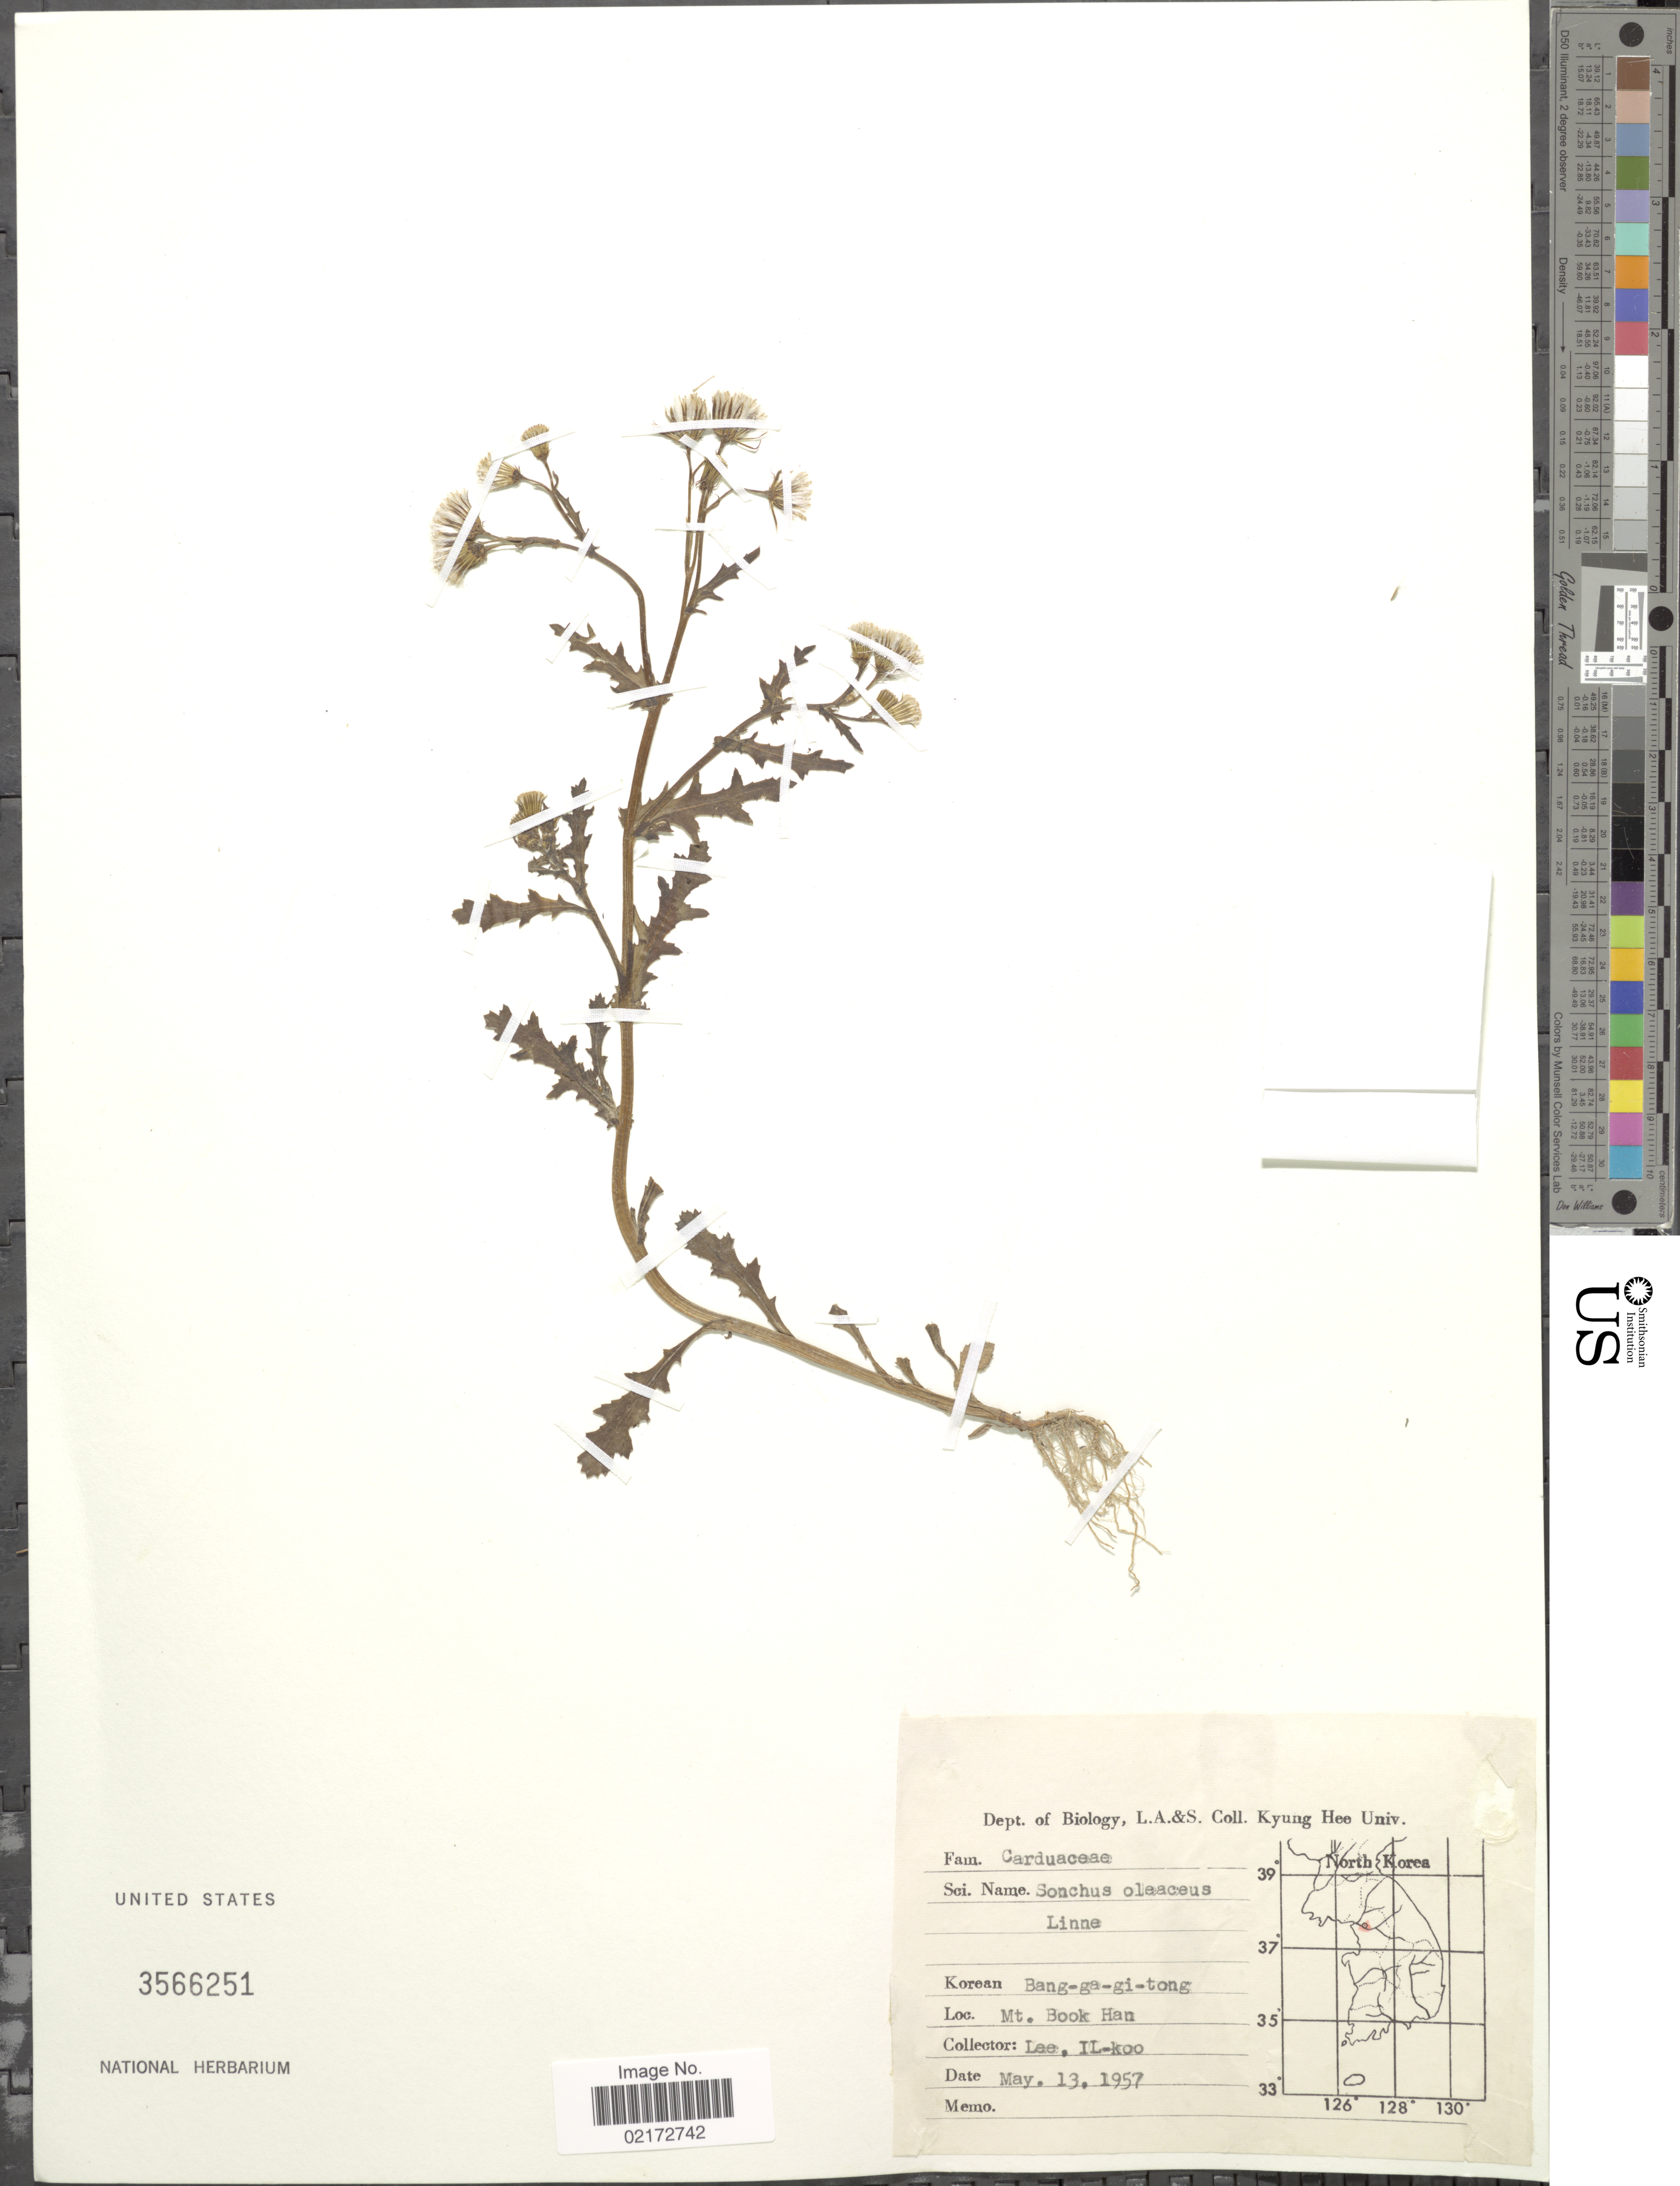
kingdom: Plantae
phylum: Tracheophyta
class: Magnoliopsida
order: Asterales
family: Asteraceae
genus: Sonchus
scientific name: Sonchus oleraceus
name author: L.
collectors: I. Lee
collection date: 1957-05-13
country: South Korea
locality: Mt. Book Han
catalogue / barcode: US 3566251